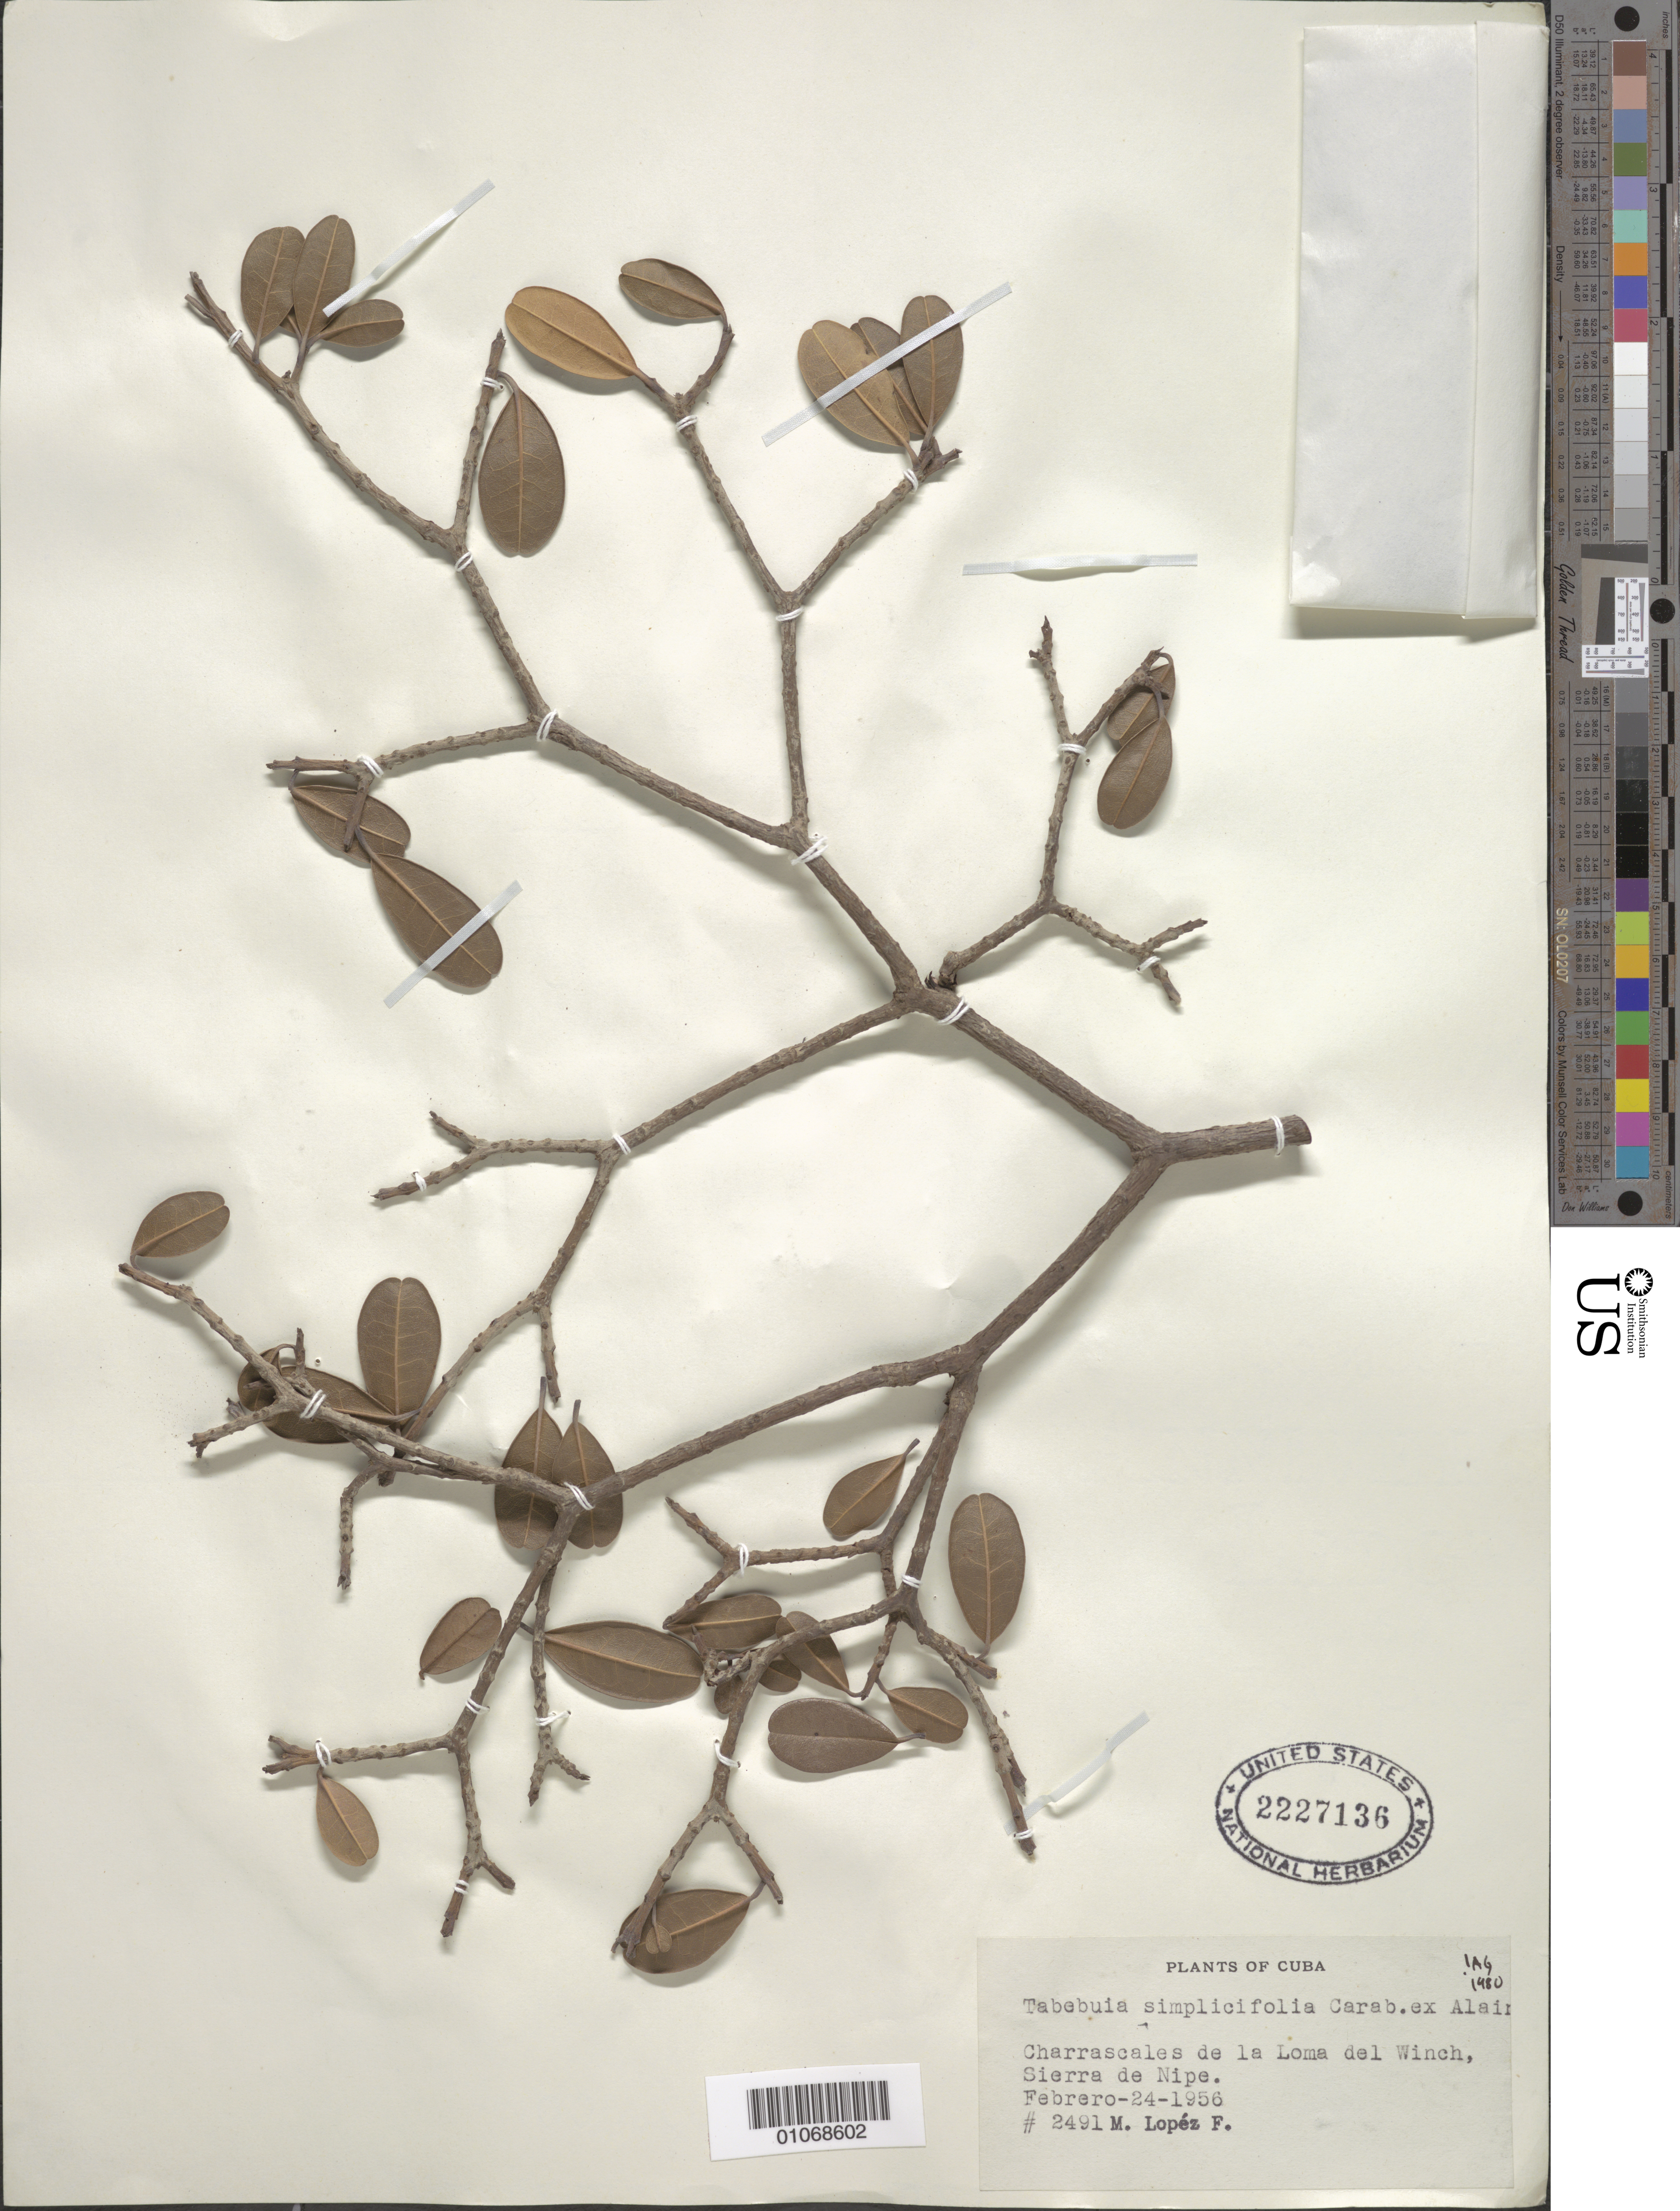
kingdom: Plantae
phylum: Tracheophyta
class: Magnoliopsida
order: Lamiales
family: Bignoniaceae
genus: Tabebuia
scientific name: Tabebuia simplicifolia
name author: Carabia ex Alain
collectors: M. López Figueiras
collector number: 2491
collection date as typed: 24 Feb 1956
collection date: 1956-02-24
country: Cuba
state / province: Holguín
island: Cuba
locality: Charrascales of la Loma del Winch, Sierra de Nipe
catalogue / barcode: US 2227136